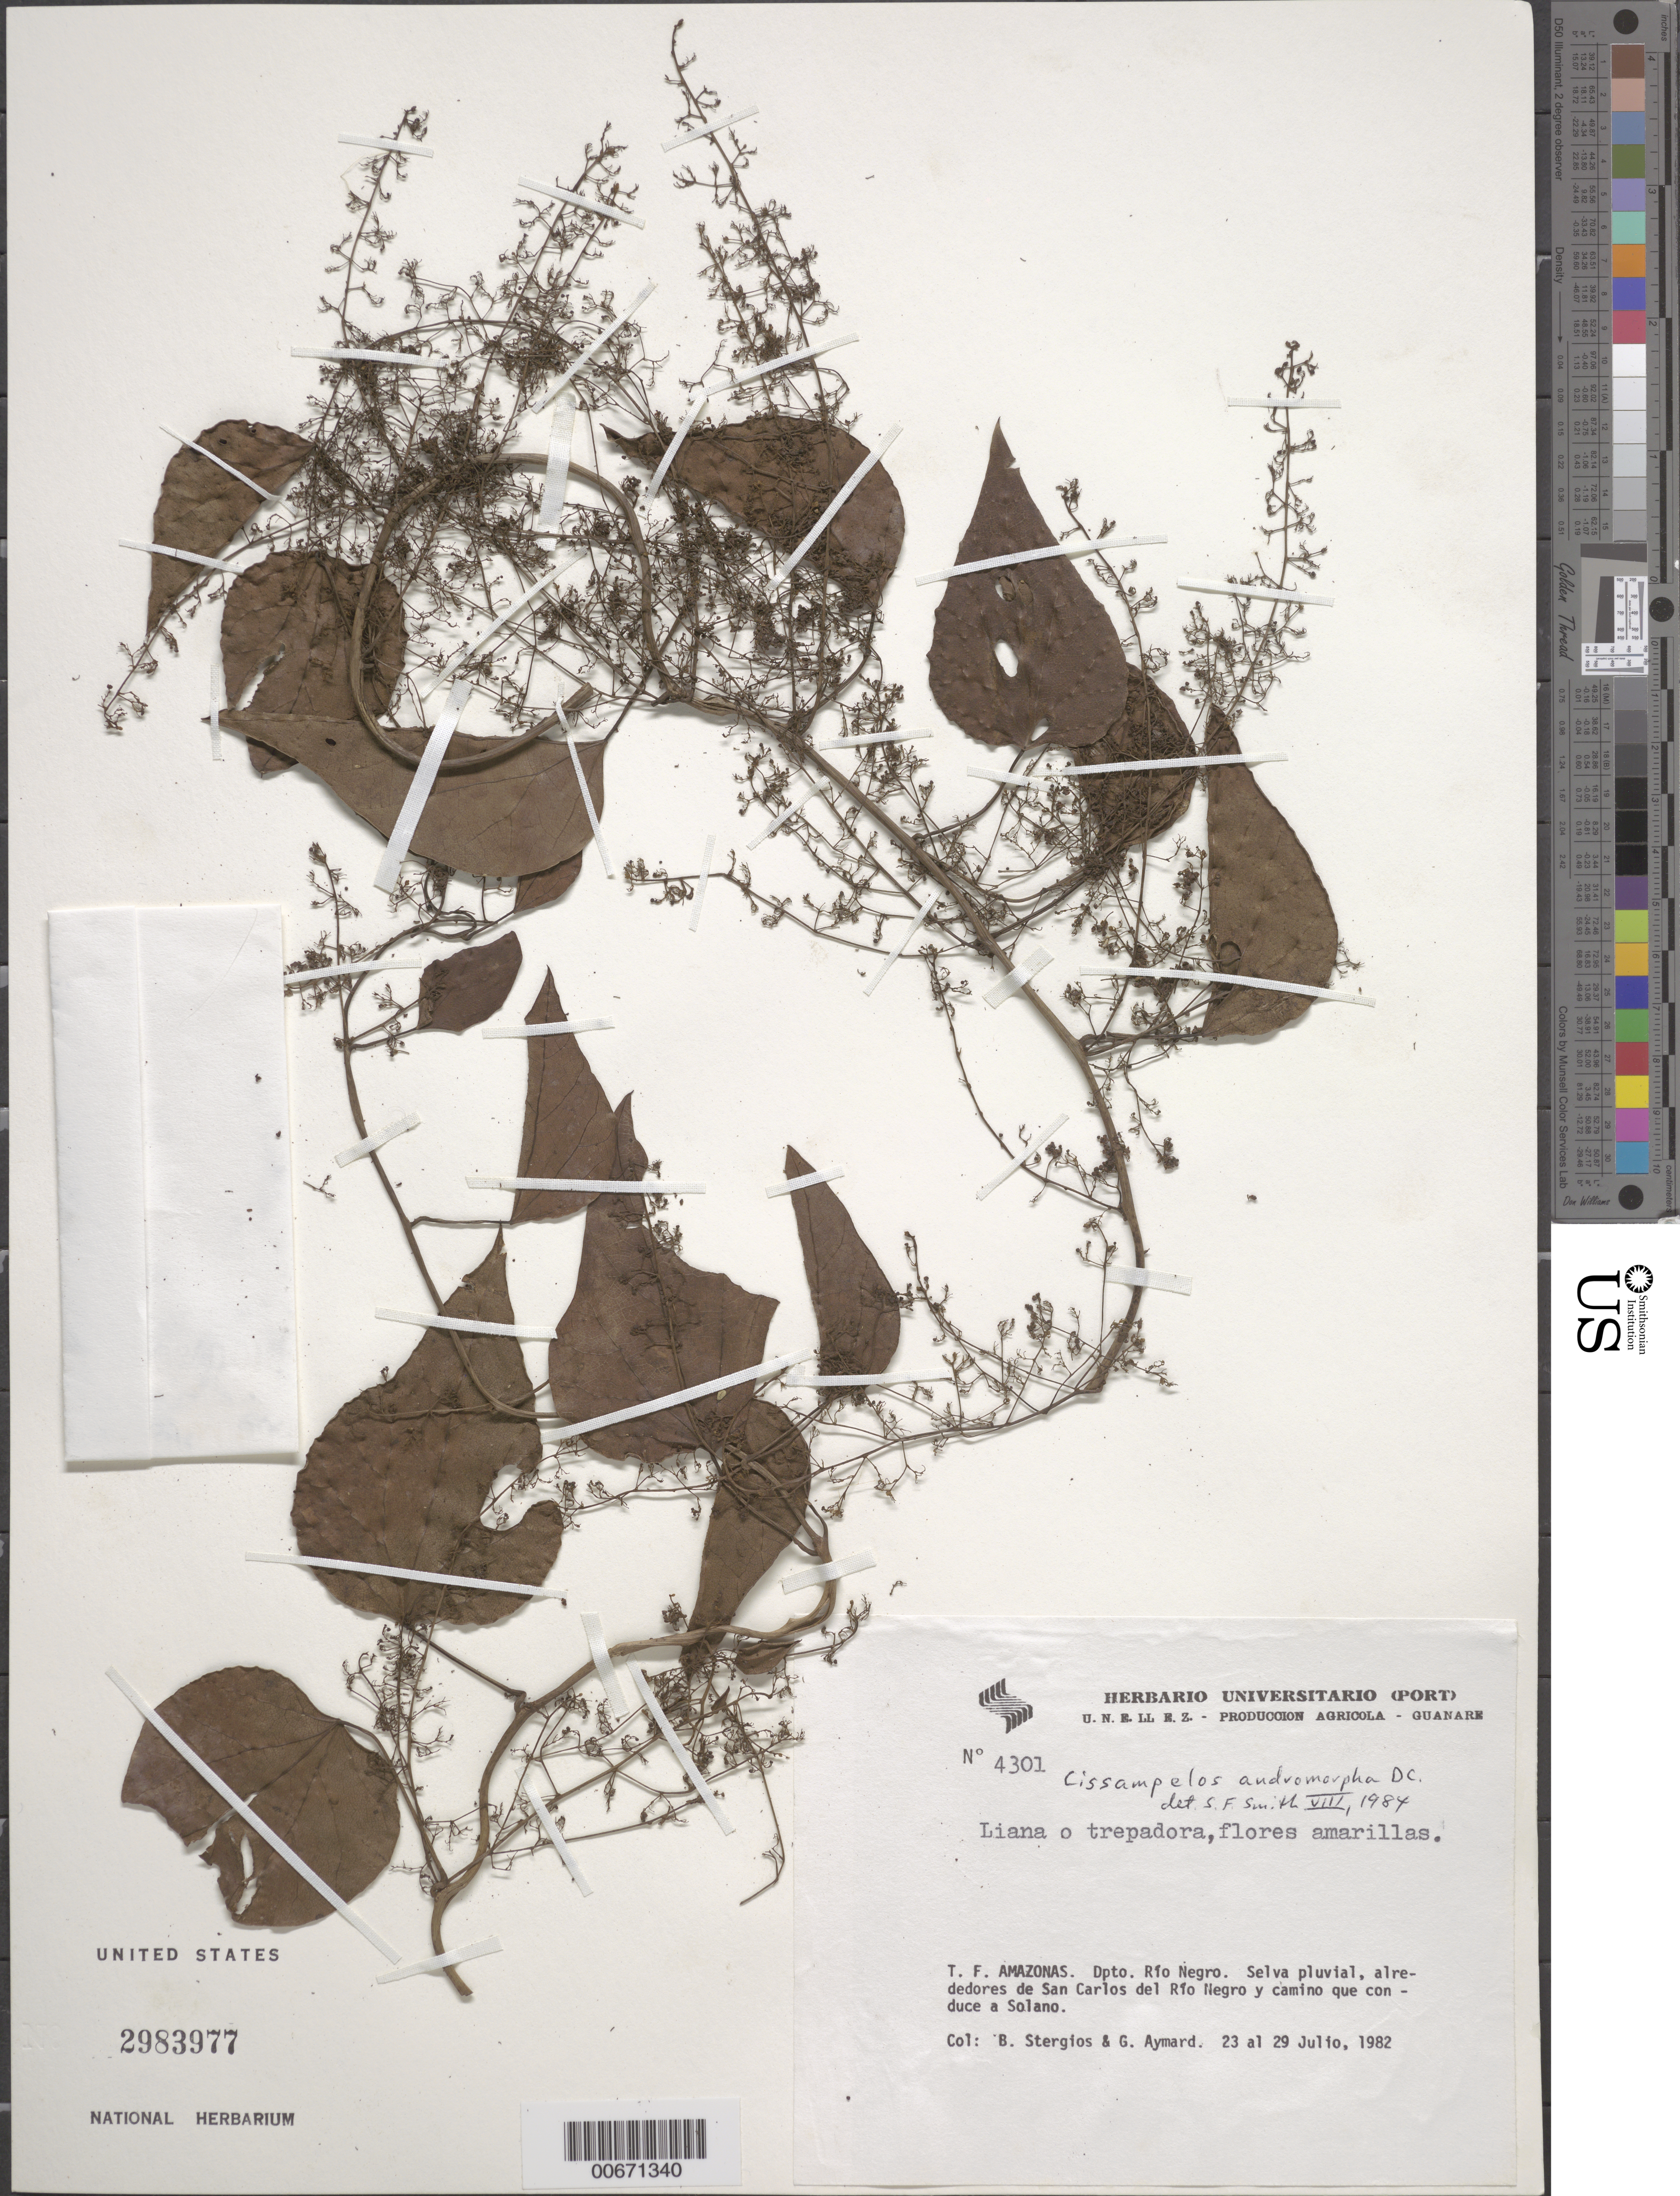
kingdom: Plantae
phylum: Tracheophyta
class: Magnoliopsida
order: Ranunculales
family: Menispermaceae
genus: Cissampelos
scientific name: Cissampelos andromorpha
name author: DC.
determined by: Smith, Stephen F., (US), NMNH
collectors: B. G. Stergios & G. A. Aymard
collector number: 4301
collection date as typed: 23-Jul-82 to 29-Jul-82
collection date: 1982-07-23/1982-07-29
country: Venezuela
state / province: Amazonas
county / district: Río Negro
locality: San Carlos del Río Negro y camino que conduce a Solano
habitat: Selva pluvial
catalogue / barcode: US 2983977